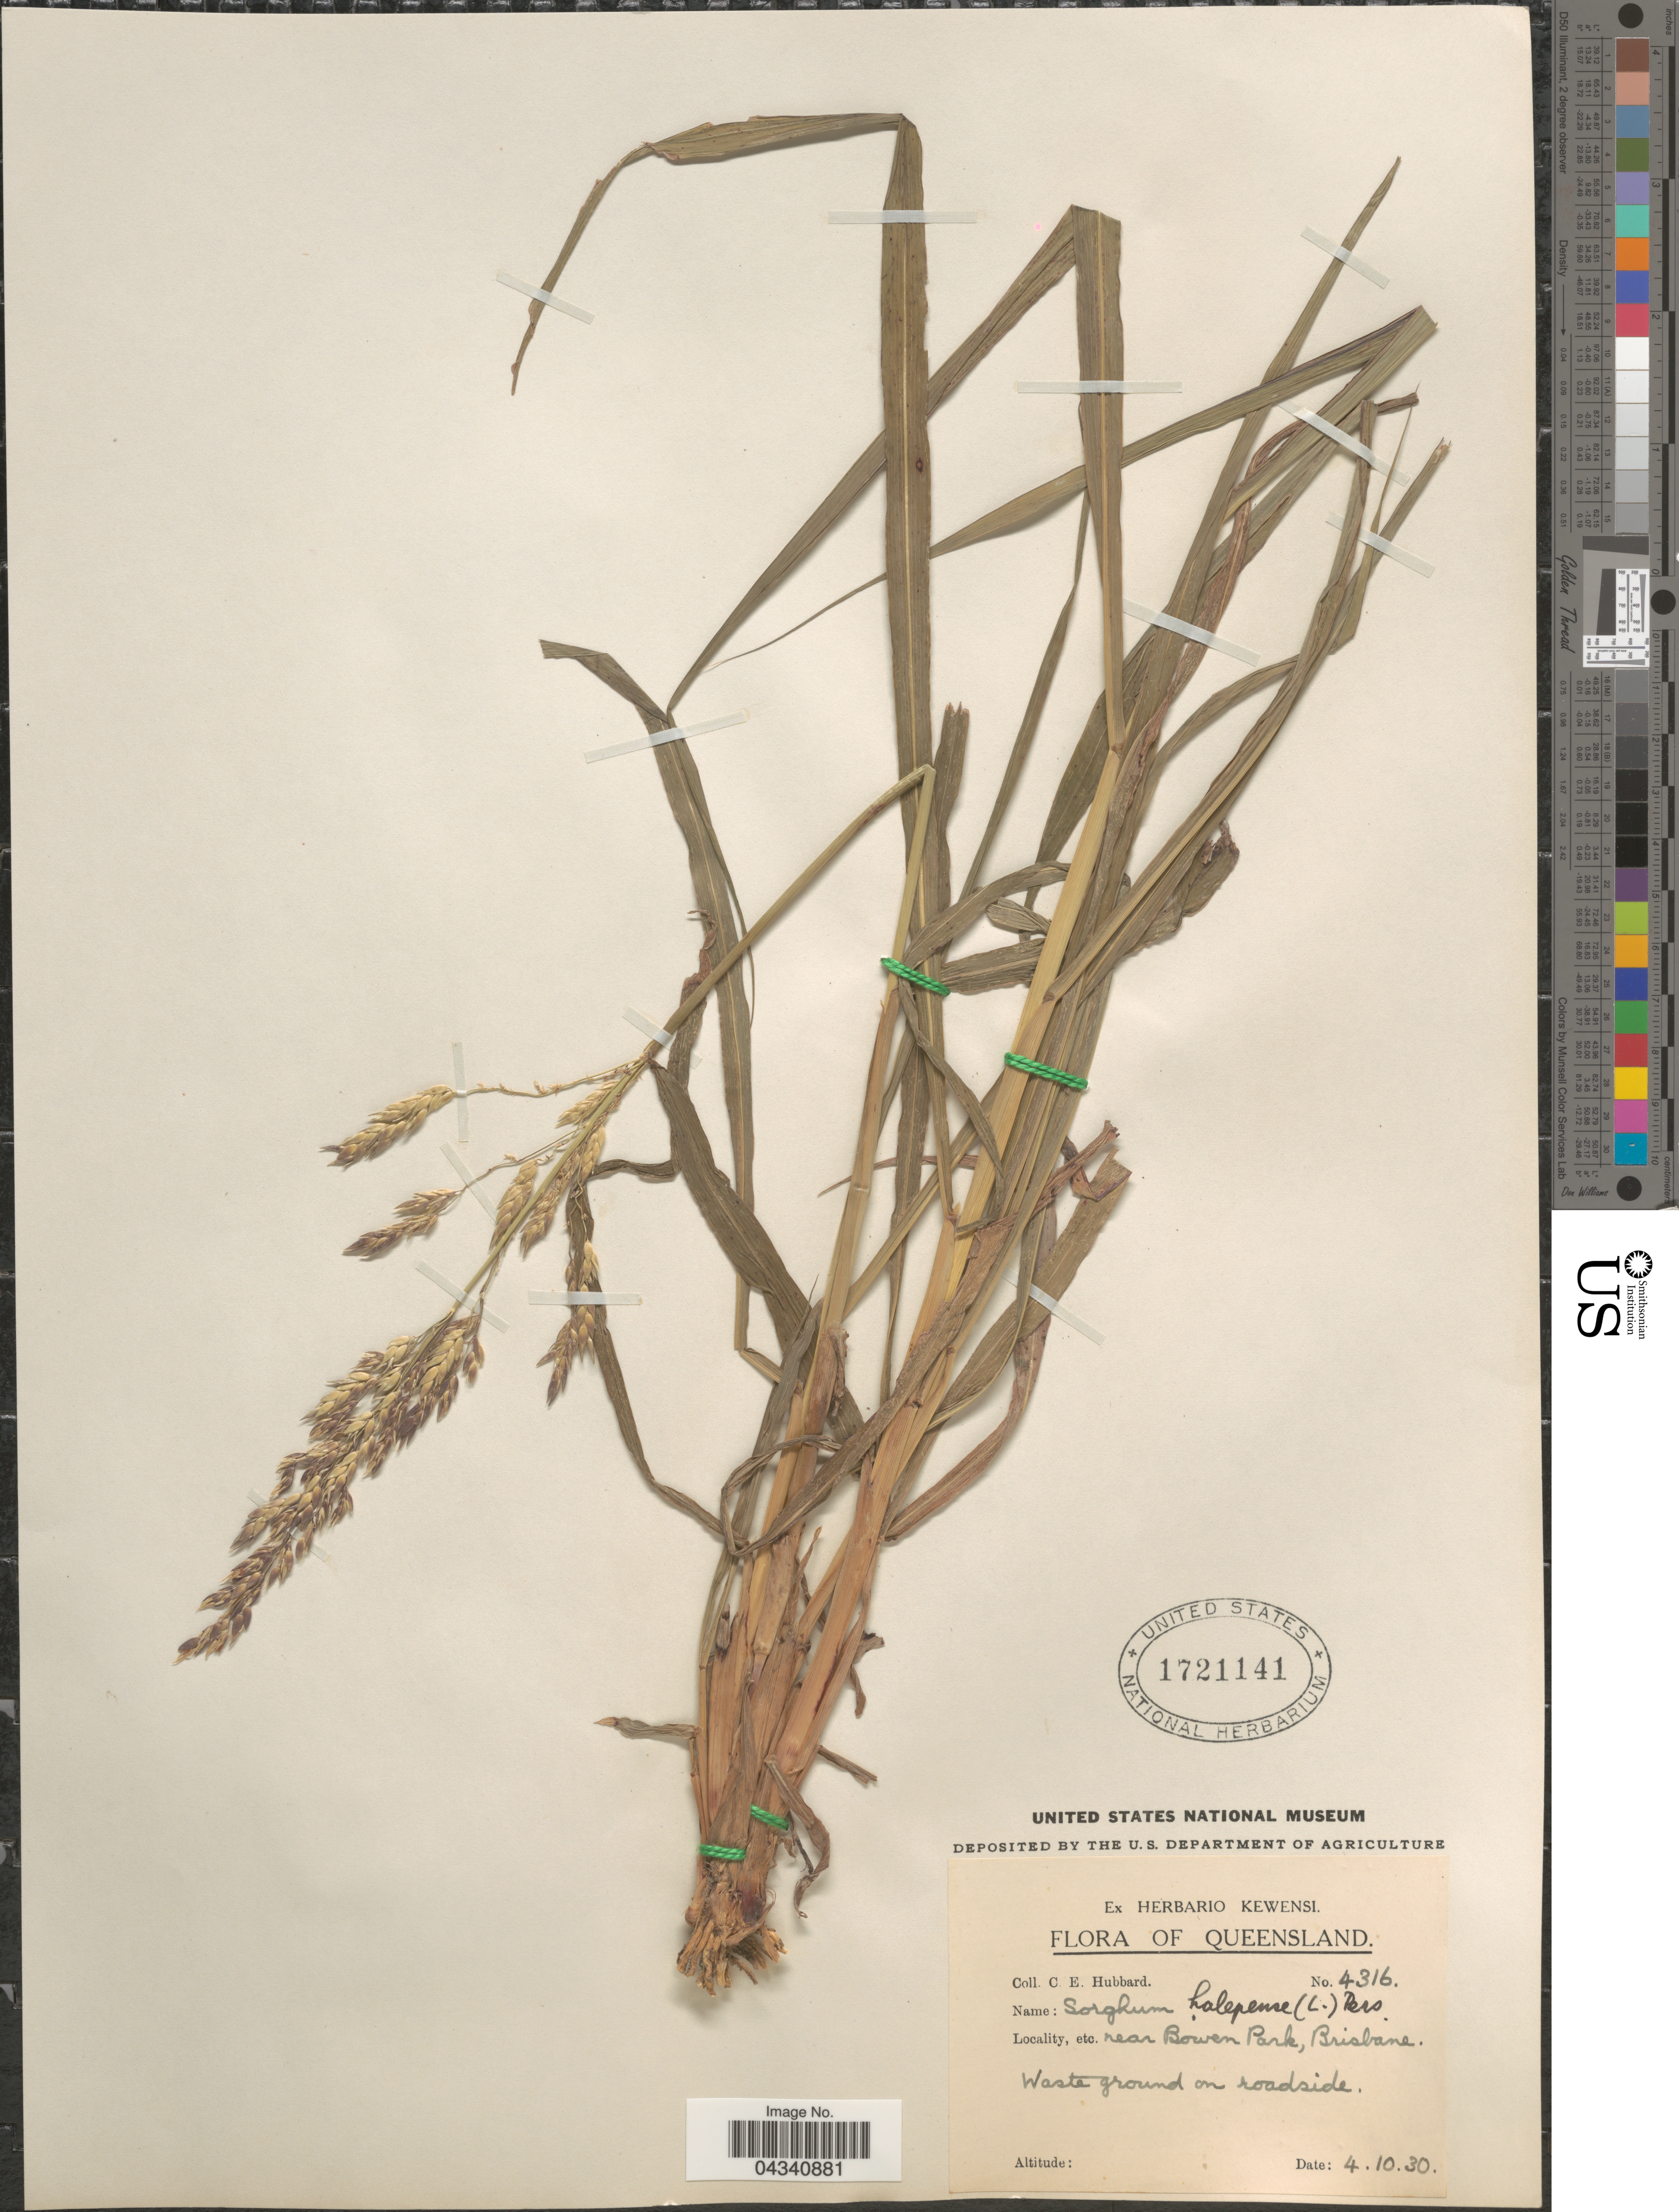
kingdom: Plantae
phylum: Tracheophyta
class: Liliopsida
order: Poales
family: Poaceae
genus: Sorghum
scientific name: Sorghum halepense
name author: (L.) Pers.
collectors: C. E. Hubbard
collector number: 4316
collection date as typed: Transcribed d/m/y: 4/10/30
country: Australia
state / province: Queensland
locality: Near Bowen Park, Brisbane. Waste ground on roadside.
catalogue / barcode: US 1721141